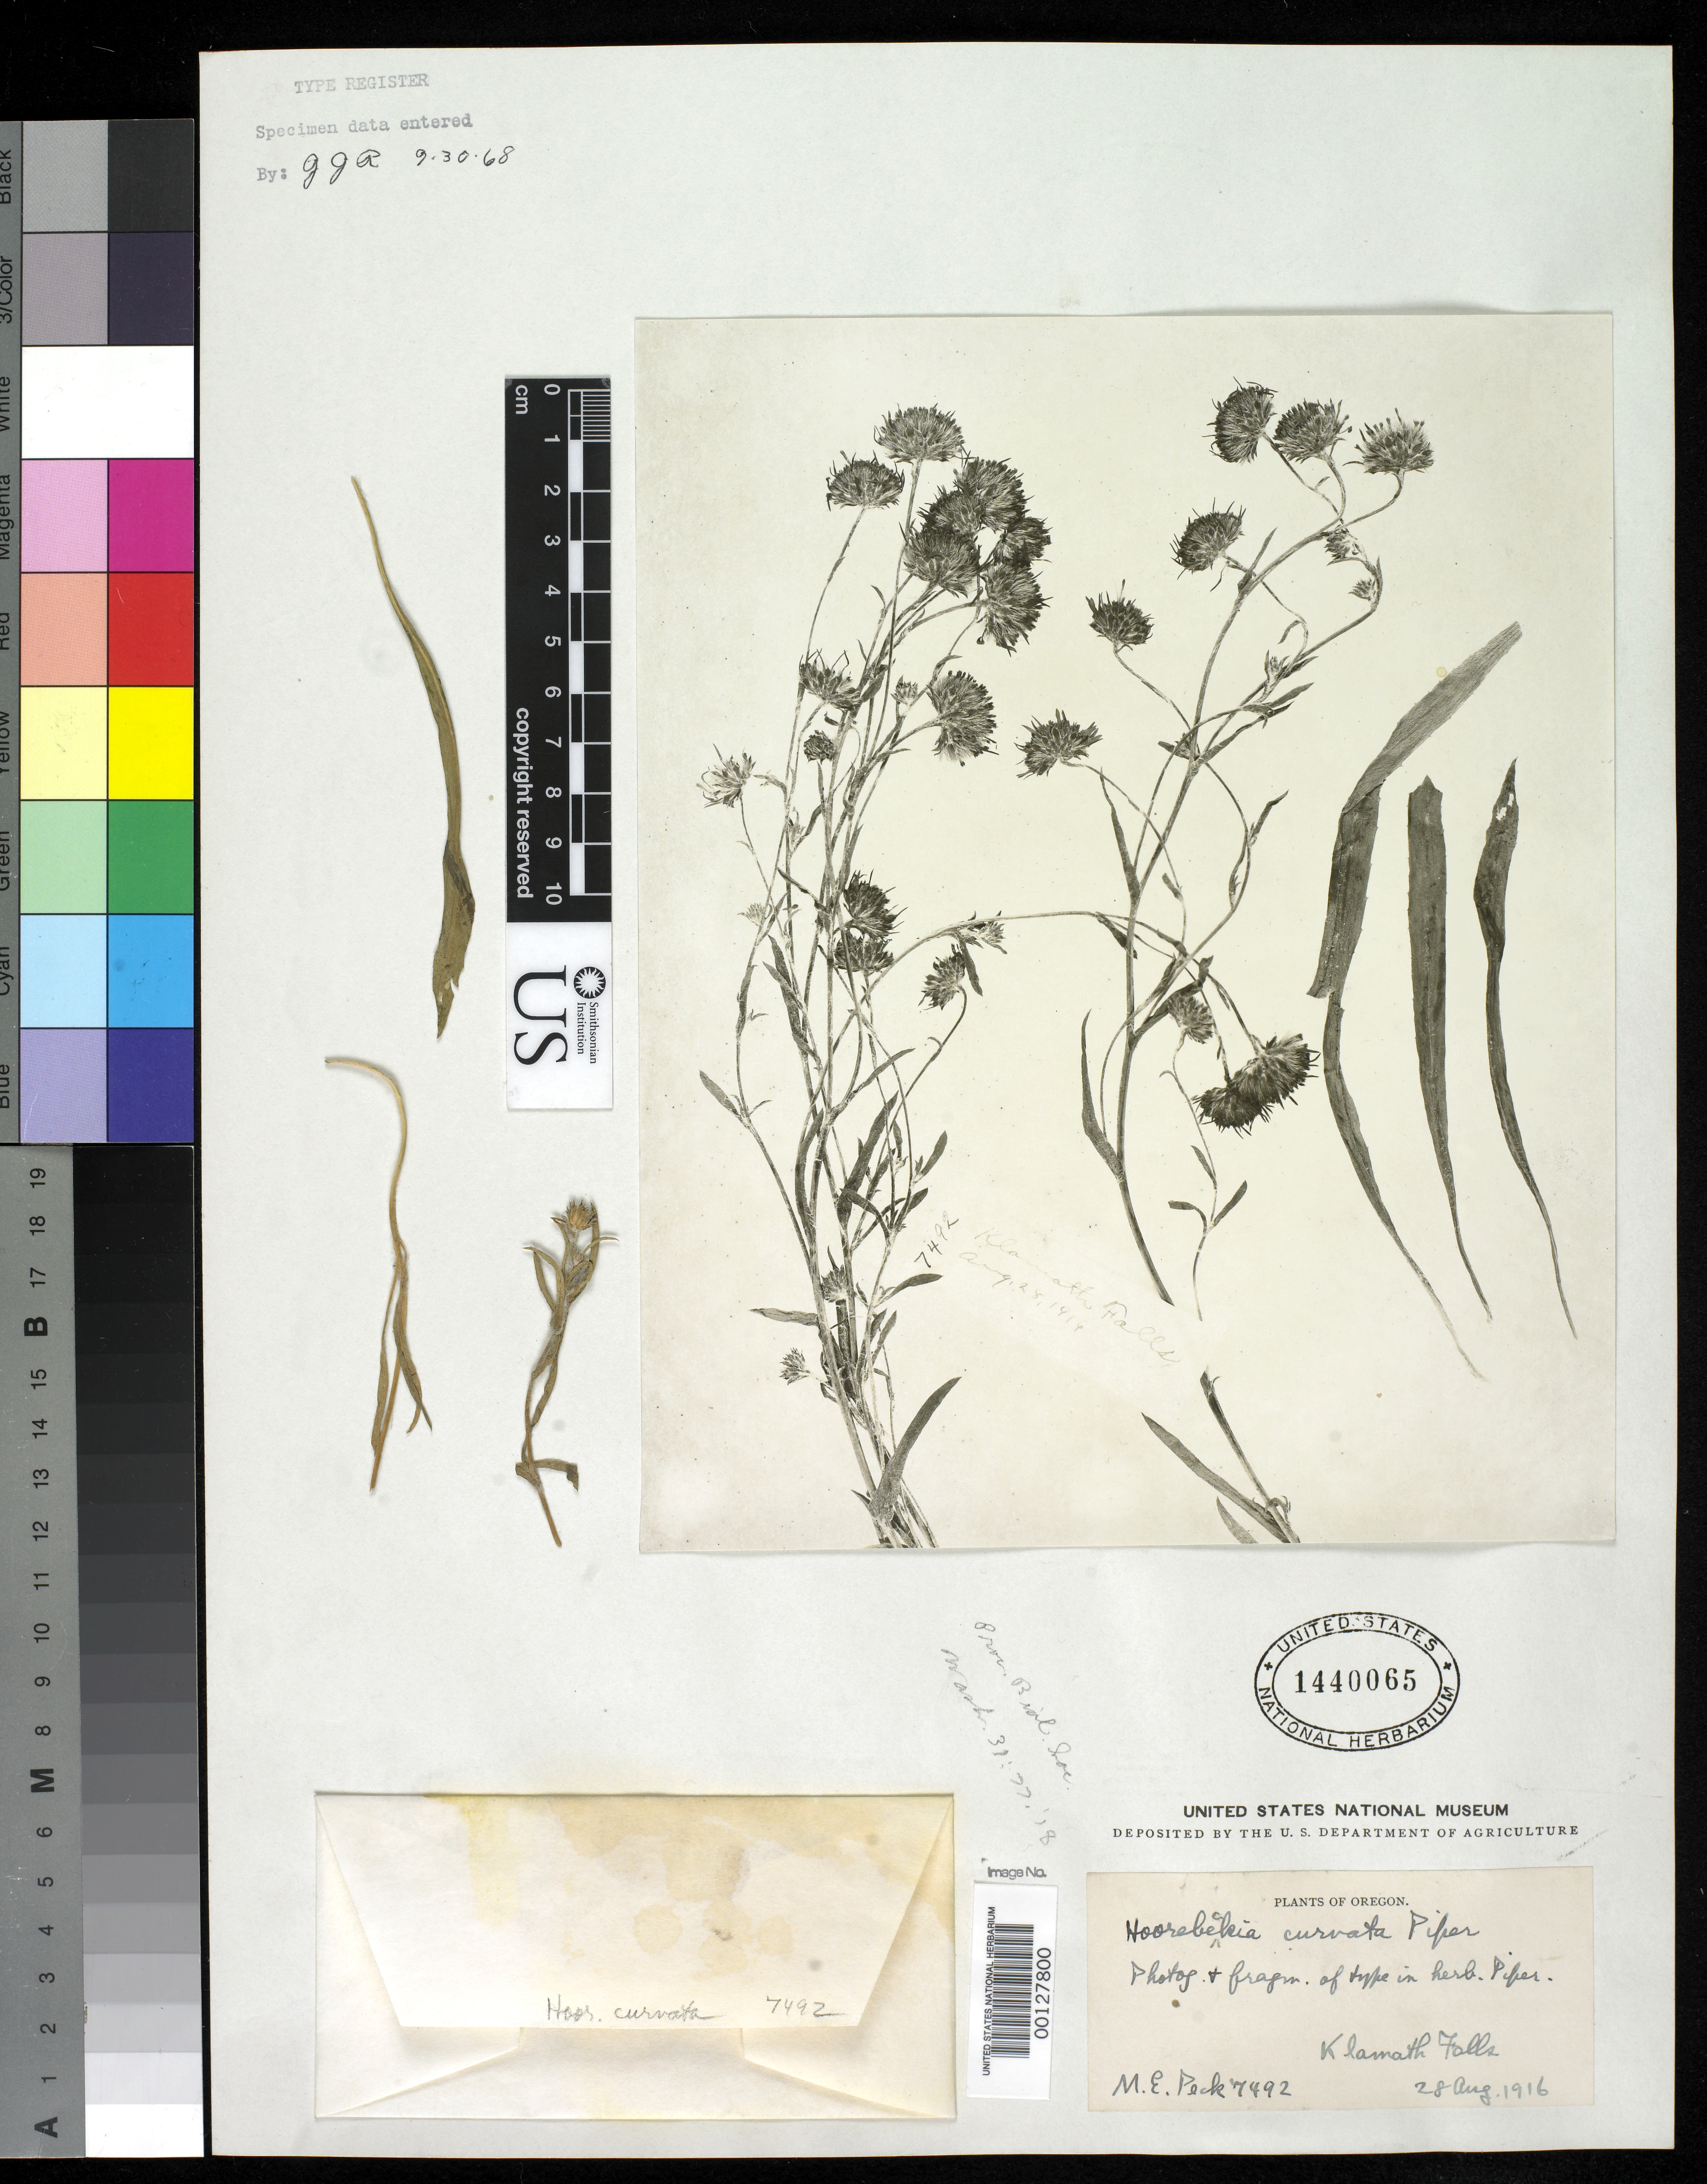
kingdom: Plantae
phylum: Tracheophyta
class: Magnoliopsida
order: Asterales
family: Asteraceae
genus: Hoorebekia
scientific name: Hoorebekia curvata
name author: Piper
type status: Isotype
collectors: M. E. Peck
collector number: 7492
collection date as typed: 28 Aug 1916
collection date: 1916-08-28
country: United States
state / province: Oregon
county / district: Klamath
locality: Klamath Falls.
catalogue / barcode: US 1440065